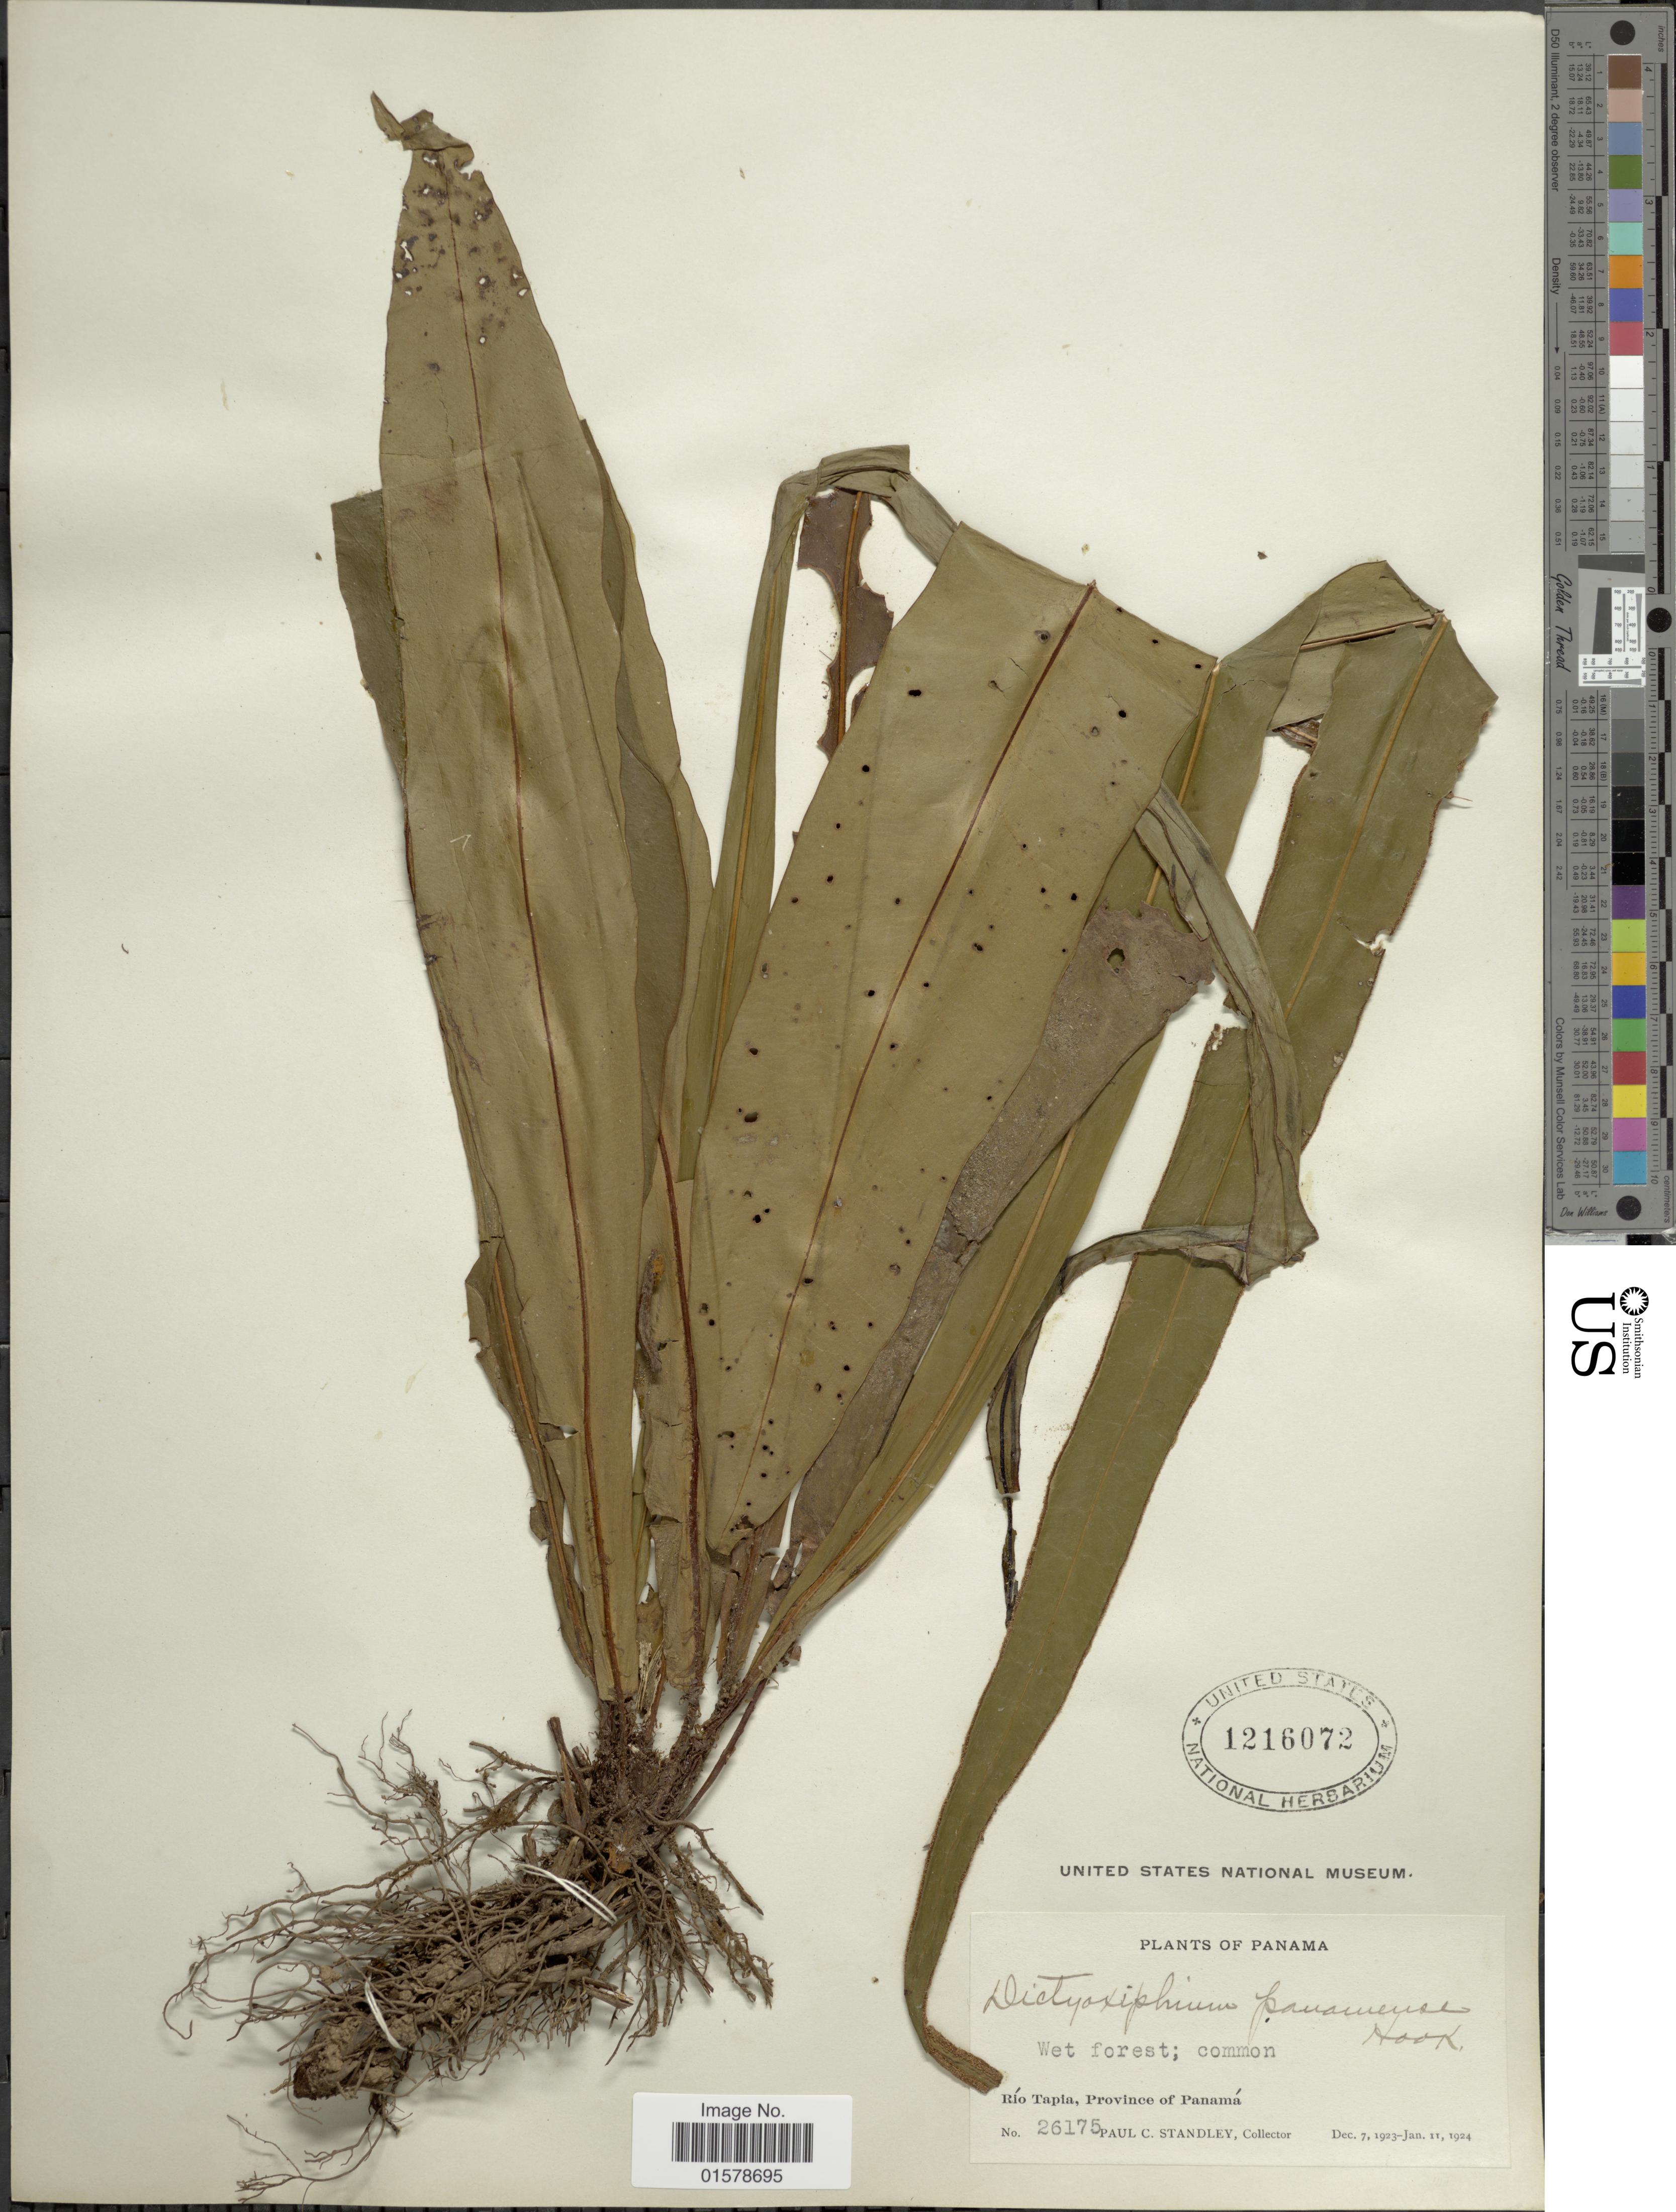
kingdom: Plantae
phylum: Tracheophyta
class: Polypodiopsida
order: Polypodiales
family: Tectariaceae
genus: Tectaria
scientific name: Tectaria panamensis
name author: (Hook.) R.M. Tryon & A.F. Tryon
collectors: P. C. Standley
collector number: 26175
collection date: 1923-12-07/1924-01-11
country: Panama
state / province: Panamá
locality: Panama, Rio Tapia, Province of Panama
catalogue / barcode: US 1216072